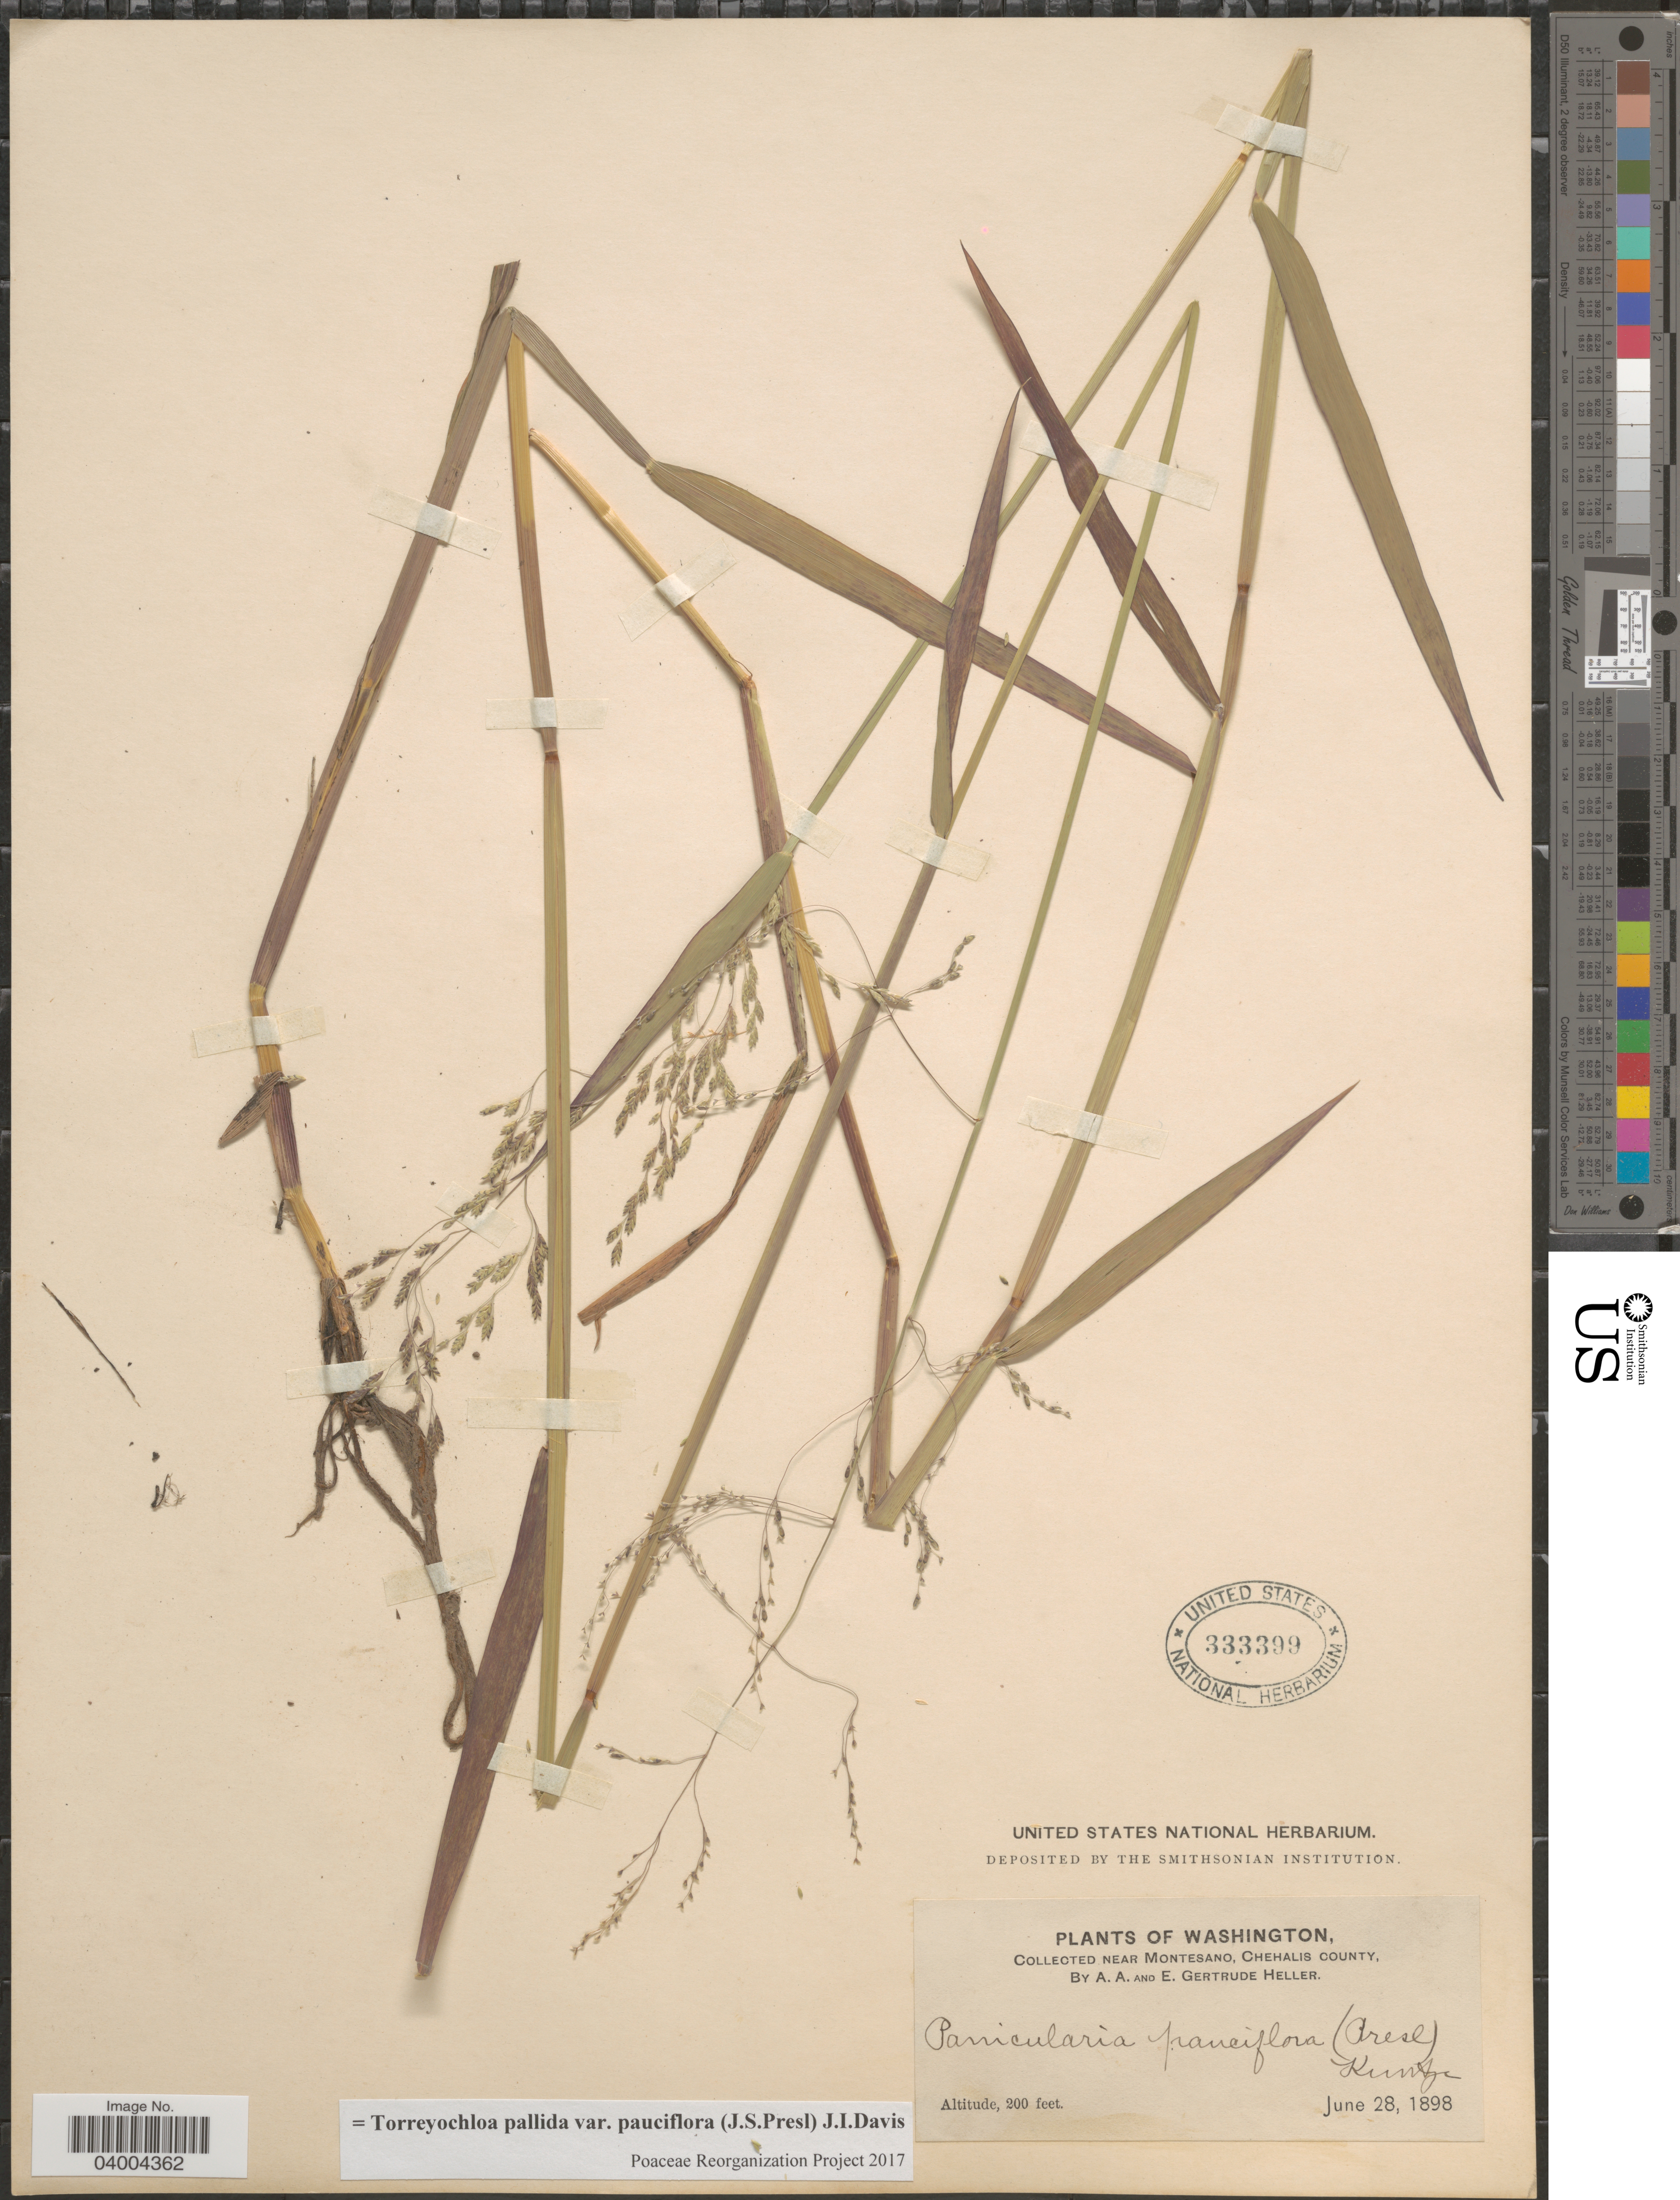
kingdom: Plantae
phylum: Tracheophyta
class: Liliopsida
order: Poales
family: Poaceae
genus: Torreyochloa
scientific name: Torreyochloa pallida var. pauciflora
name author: (J. Presl) J.I. Davis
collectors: A. A. Heller & E. G. Heller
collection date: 1898-06-28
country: United States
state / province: Washington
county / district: Grays Harbor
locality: Near Montesano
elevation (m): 61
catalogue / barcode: US 333399